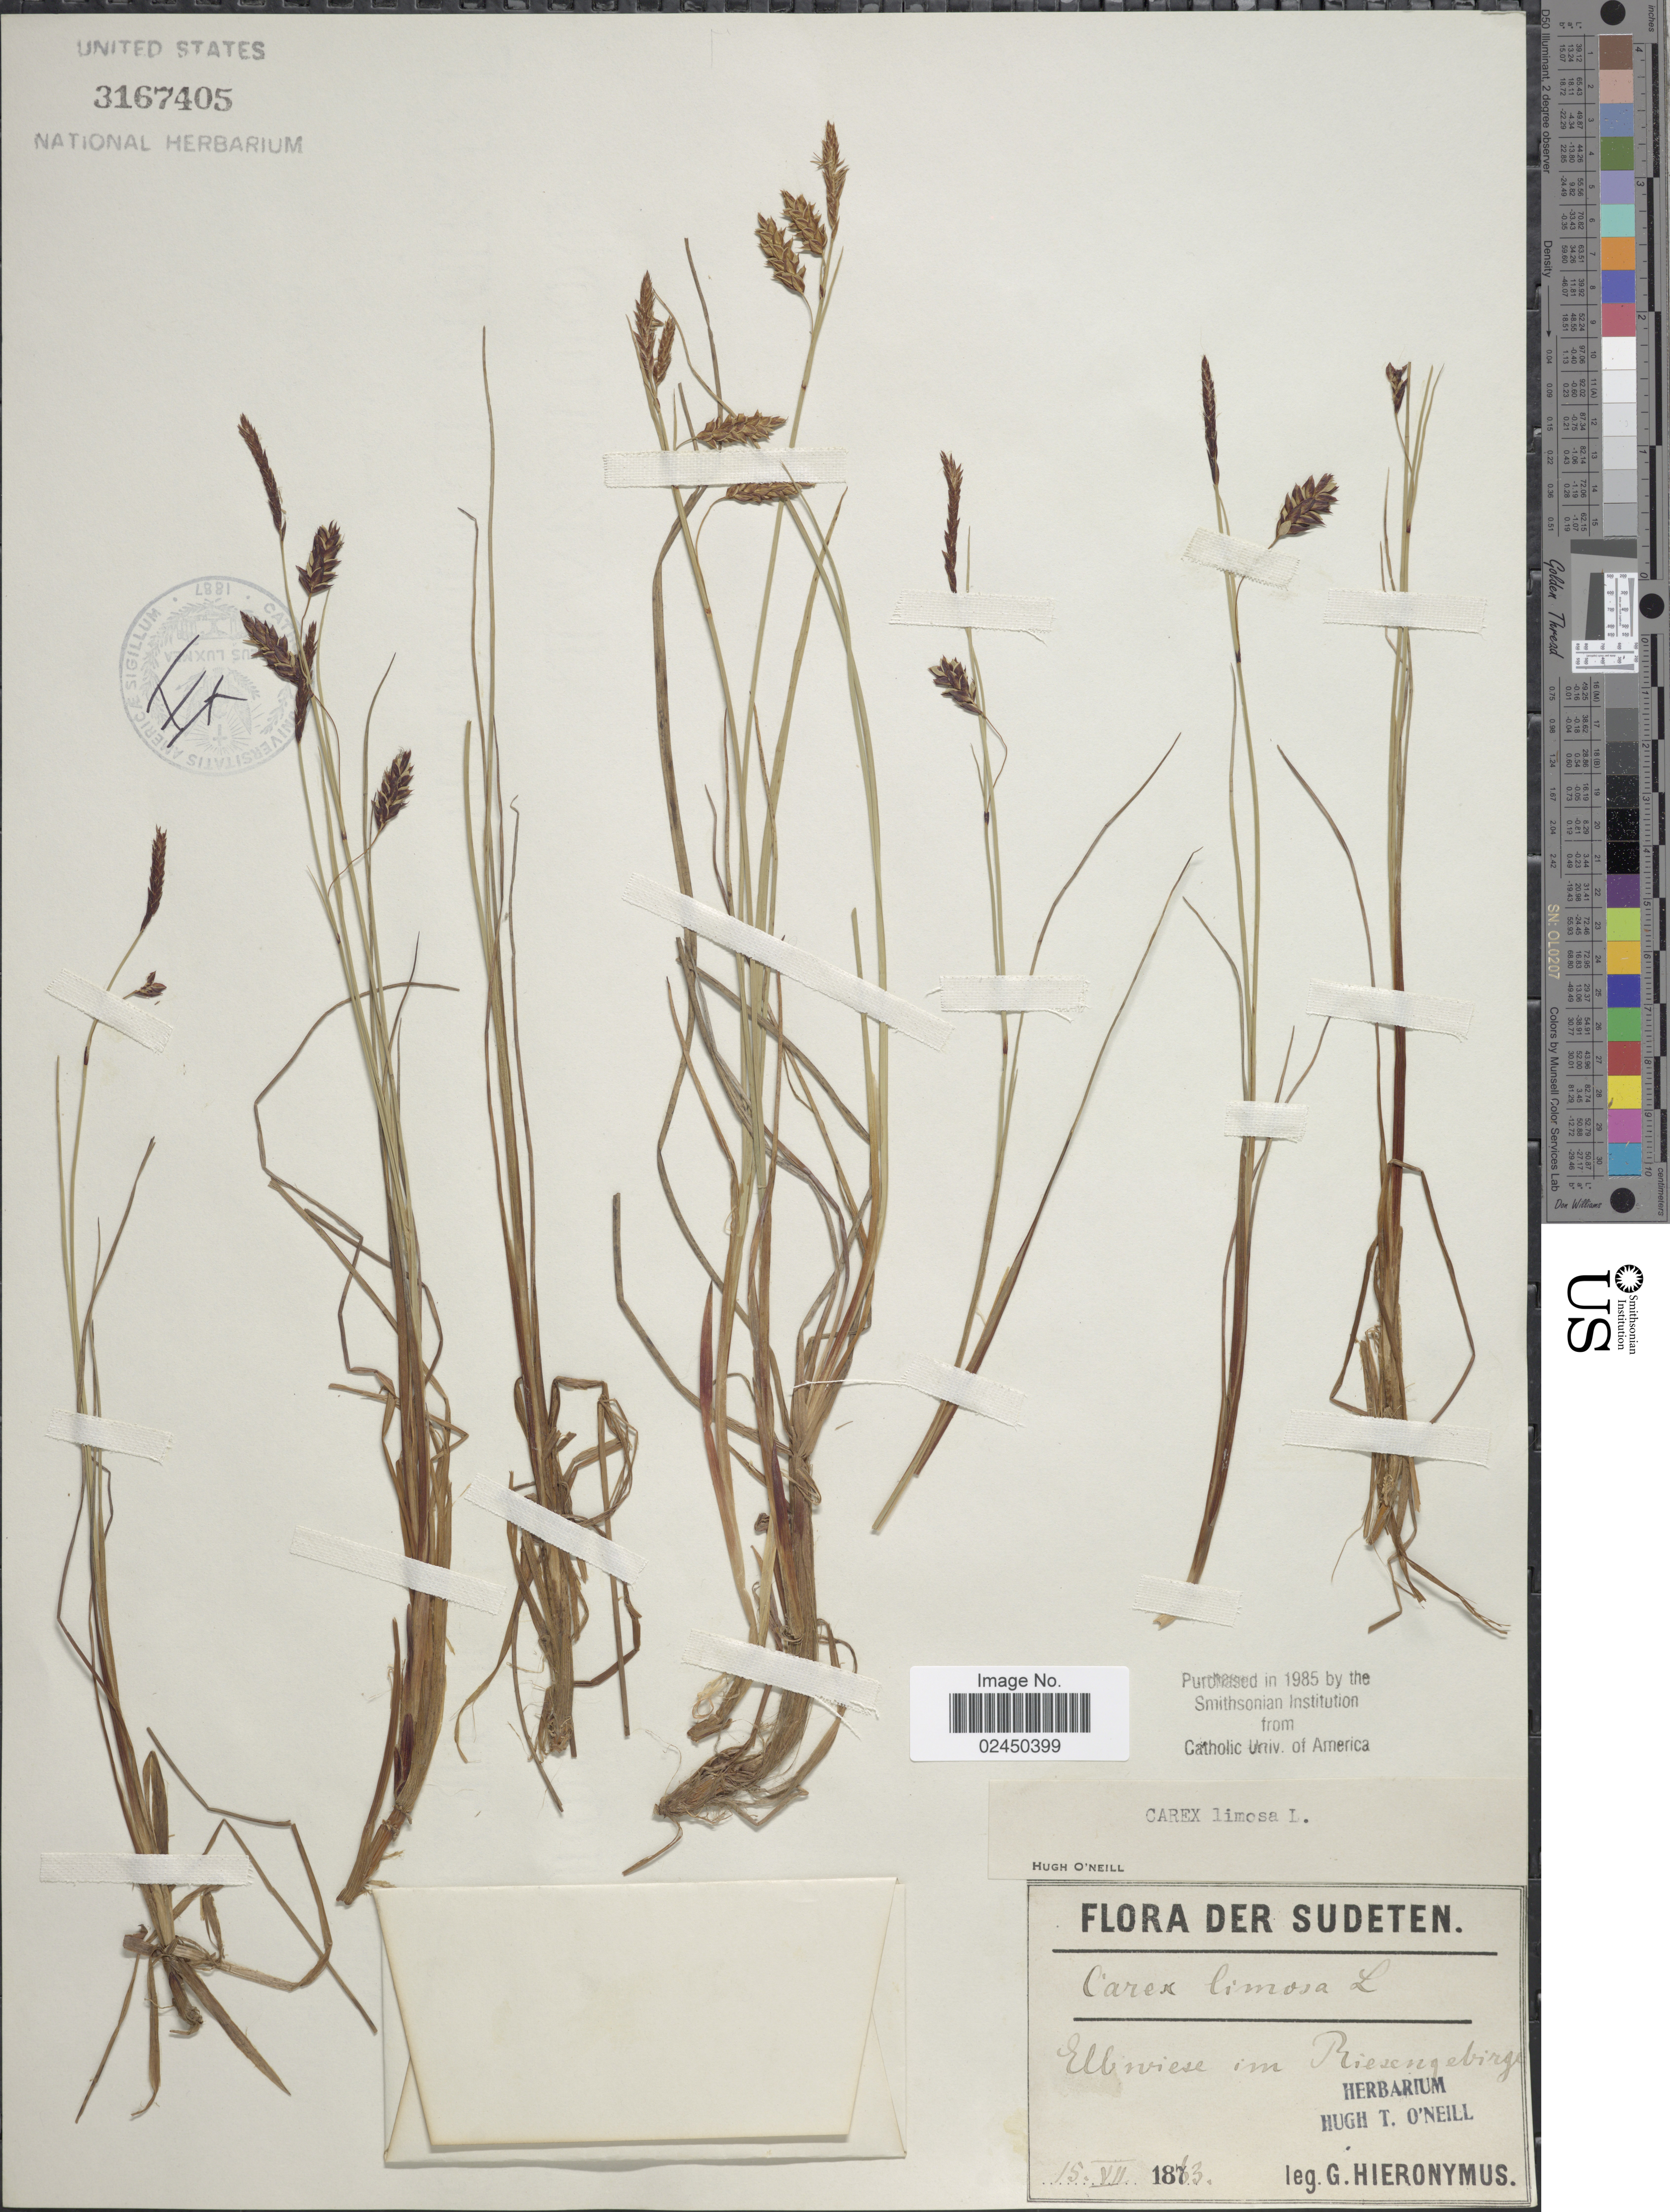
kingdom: Plantae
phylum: Tracheophyta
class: Liliopsida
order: Poales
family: Cyperaceae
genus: Carex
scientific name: Carex limosa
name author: L.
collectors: G. H. Hieronymus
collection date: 1863-07-15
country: Czechia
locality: Von Sudeten, Elliviese im Riesengebirge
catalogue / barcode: US 3167405